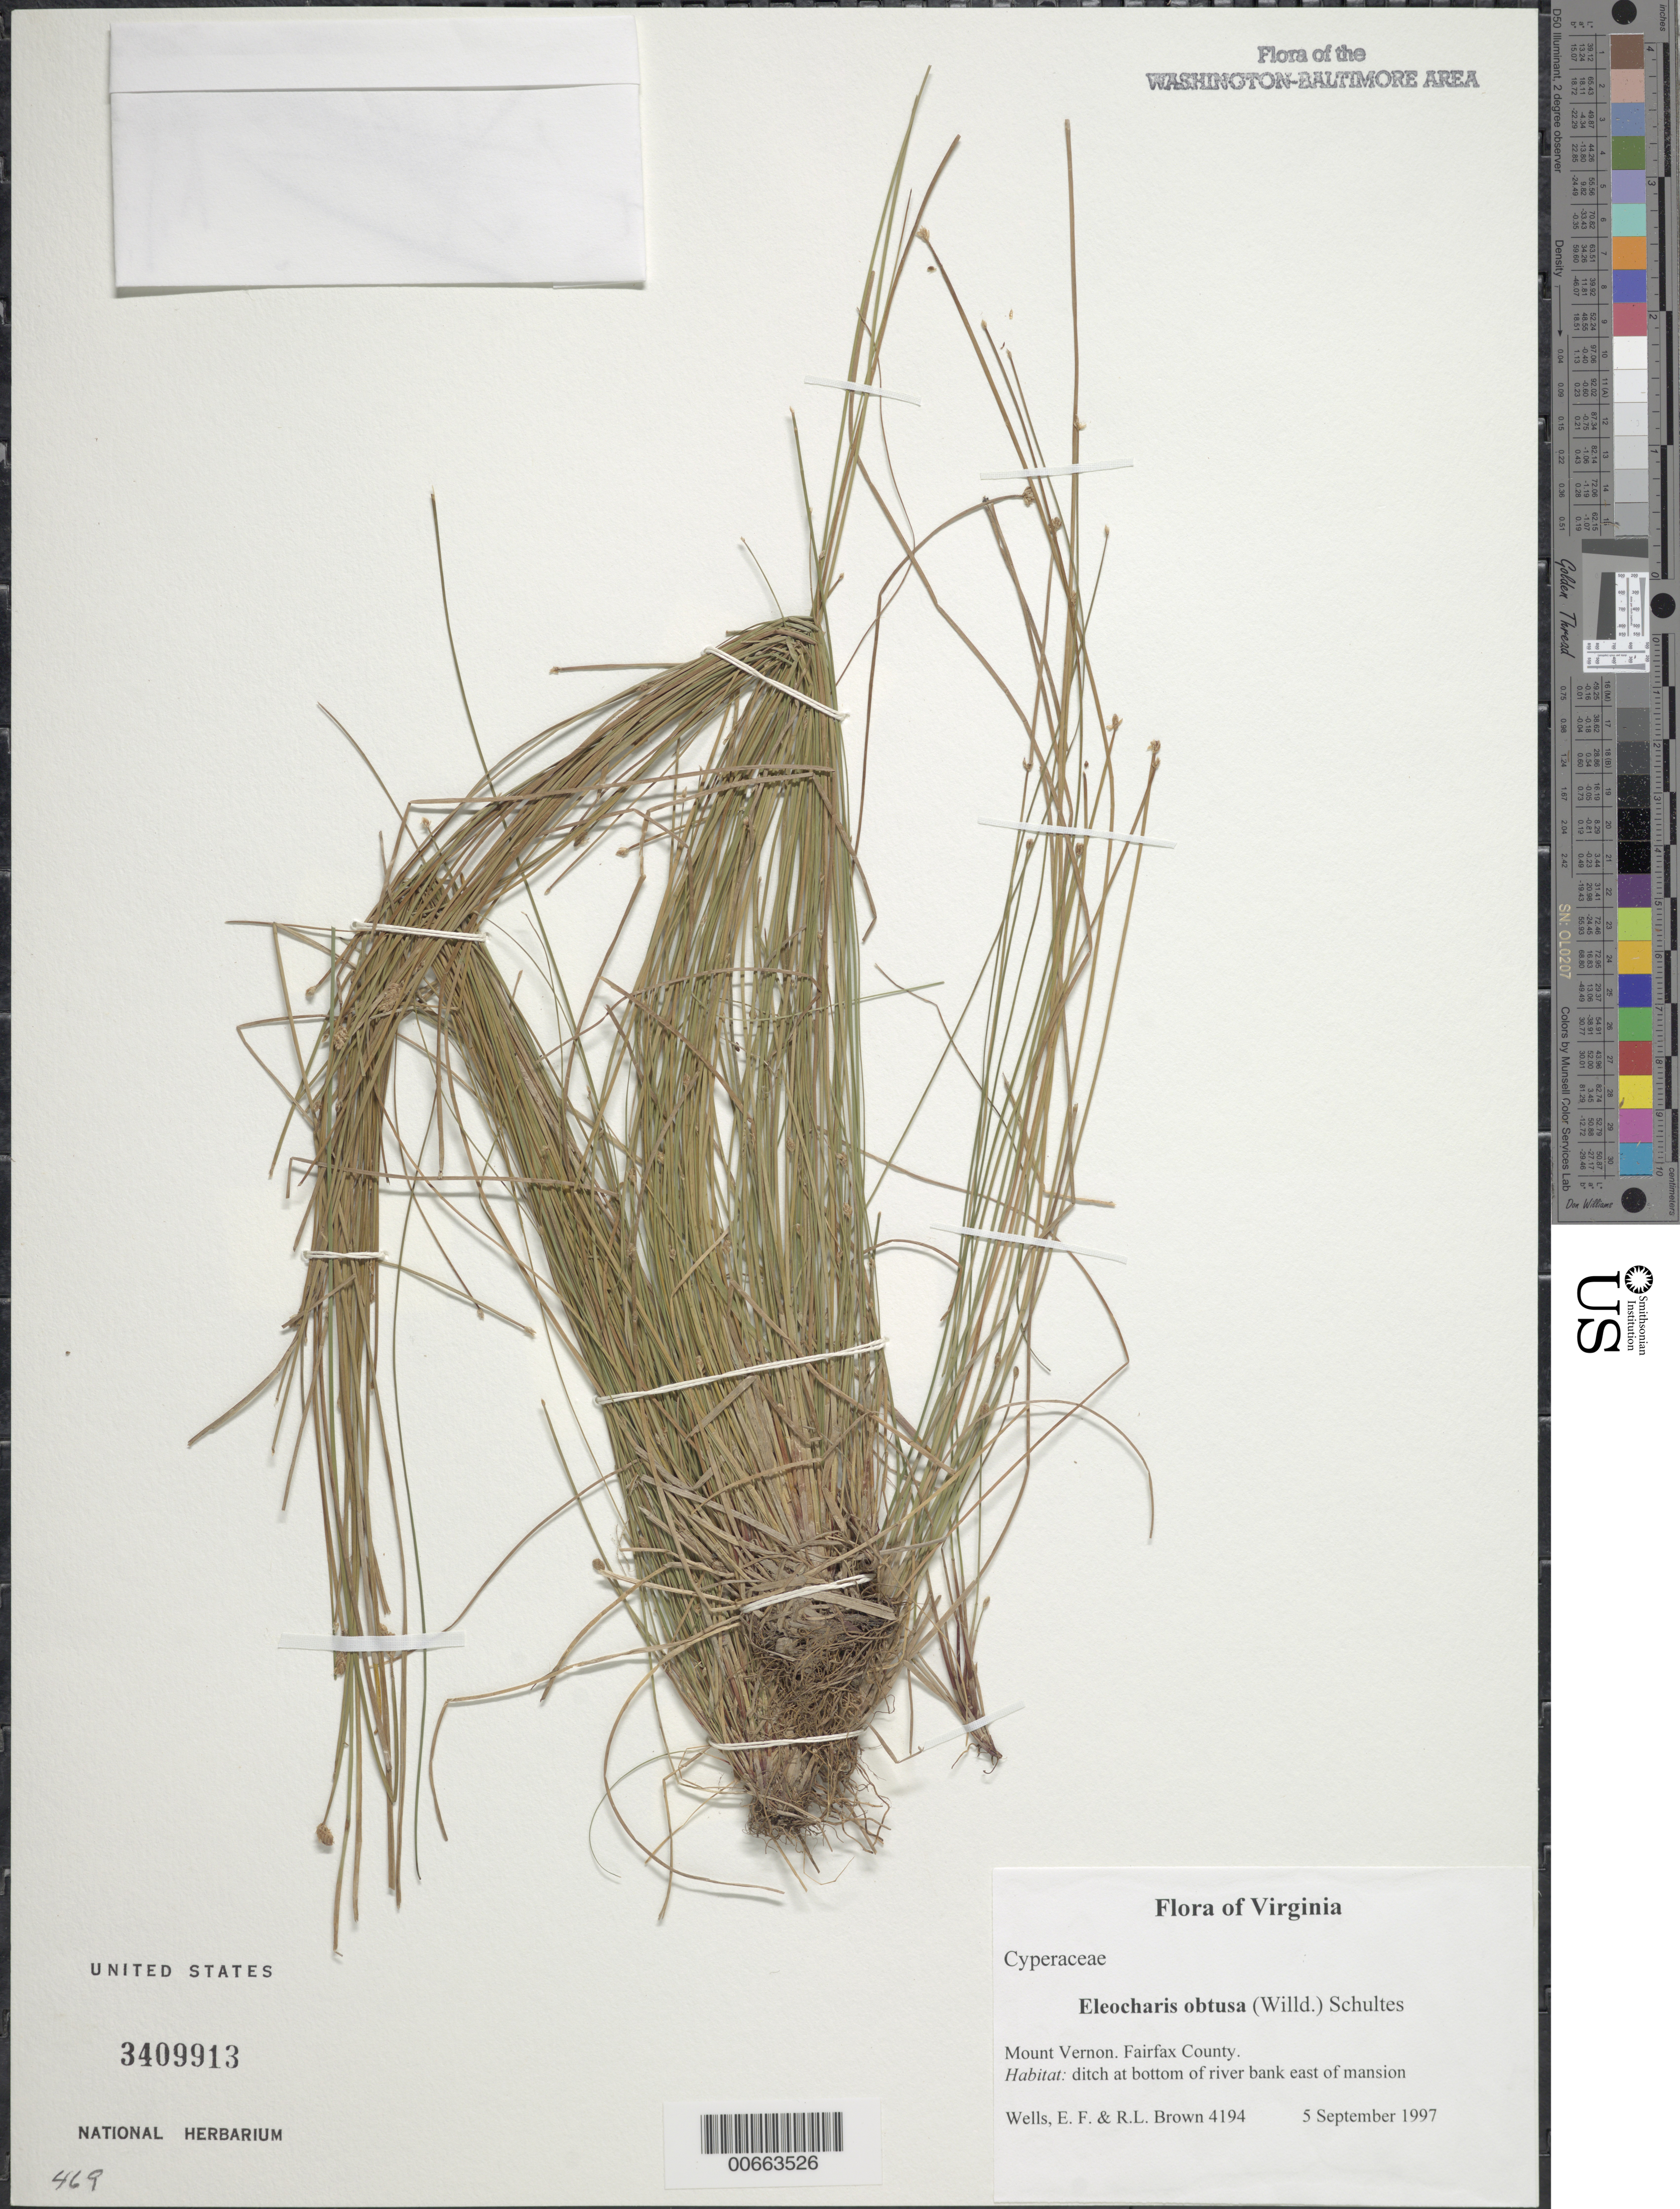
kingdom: Plantae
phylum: Tracheophyta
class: Liliopsida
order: Poales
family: Cyperaceae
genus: Eleocharis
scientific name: Eleocharis obtusa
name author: (Willd.) Schult.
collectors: E. F. Wells & R. L. Brown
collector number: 4194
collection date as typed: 05 Sep 1997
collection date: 1997-09-05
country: United States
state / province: Virginia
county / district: Fairfax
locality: Mount Vernon. East of mansion.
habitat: Ditch at bottom of river bank.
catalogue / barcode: US 3409913